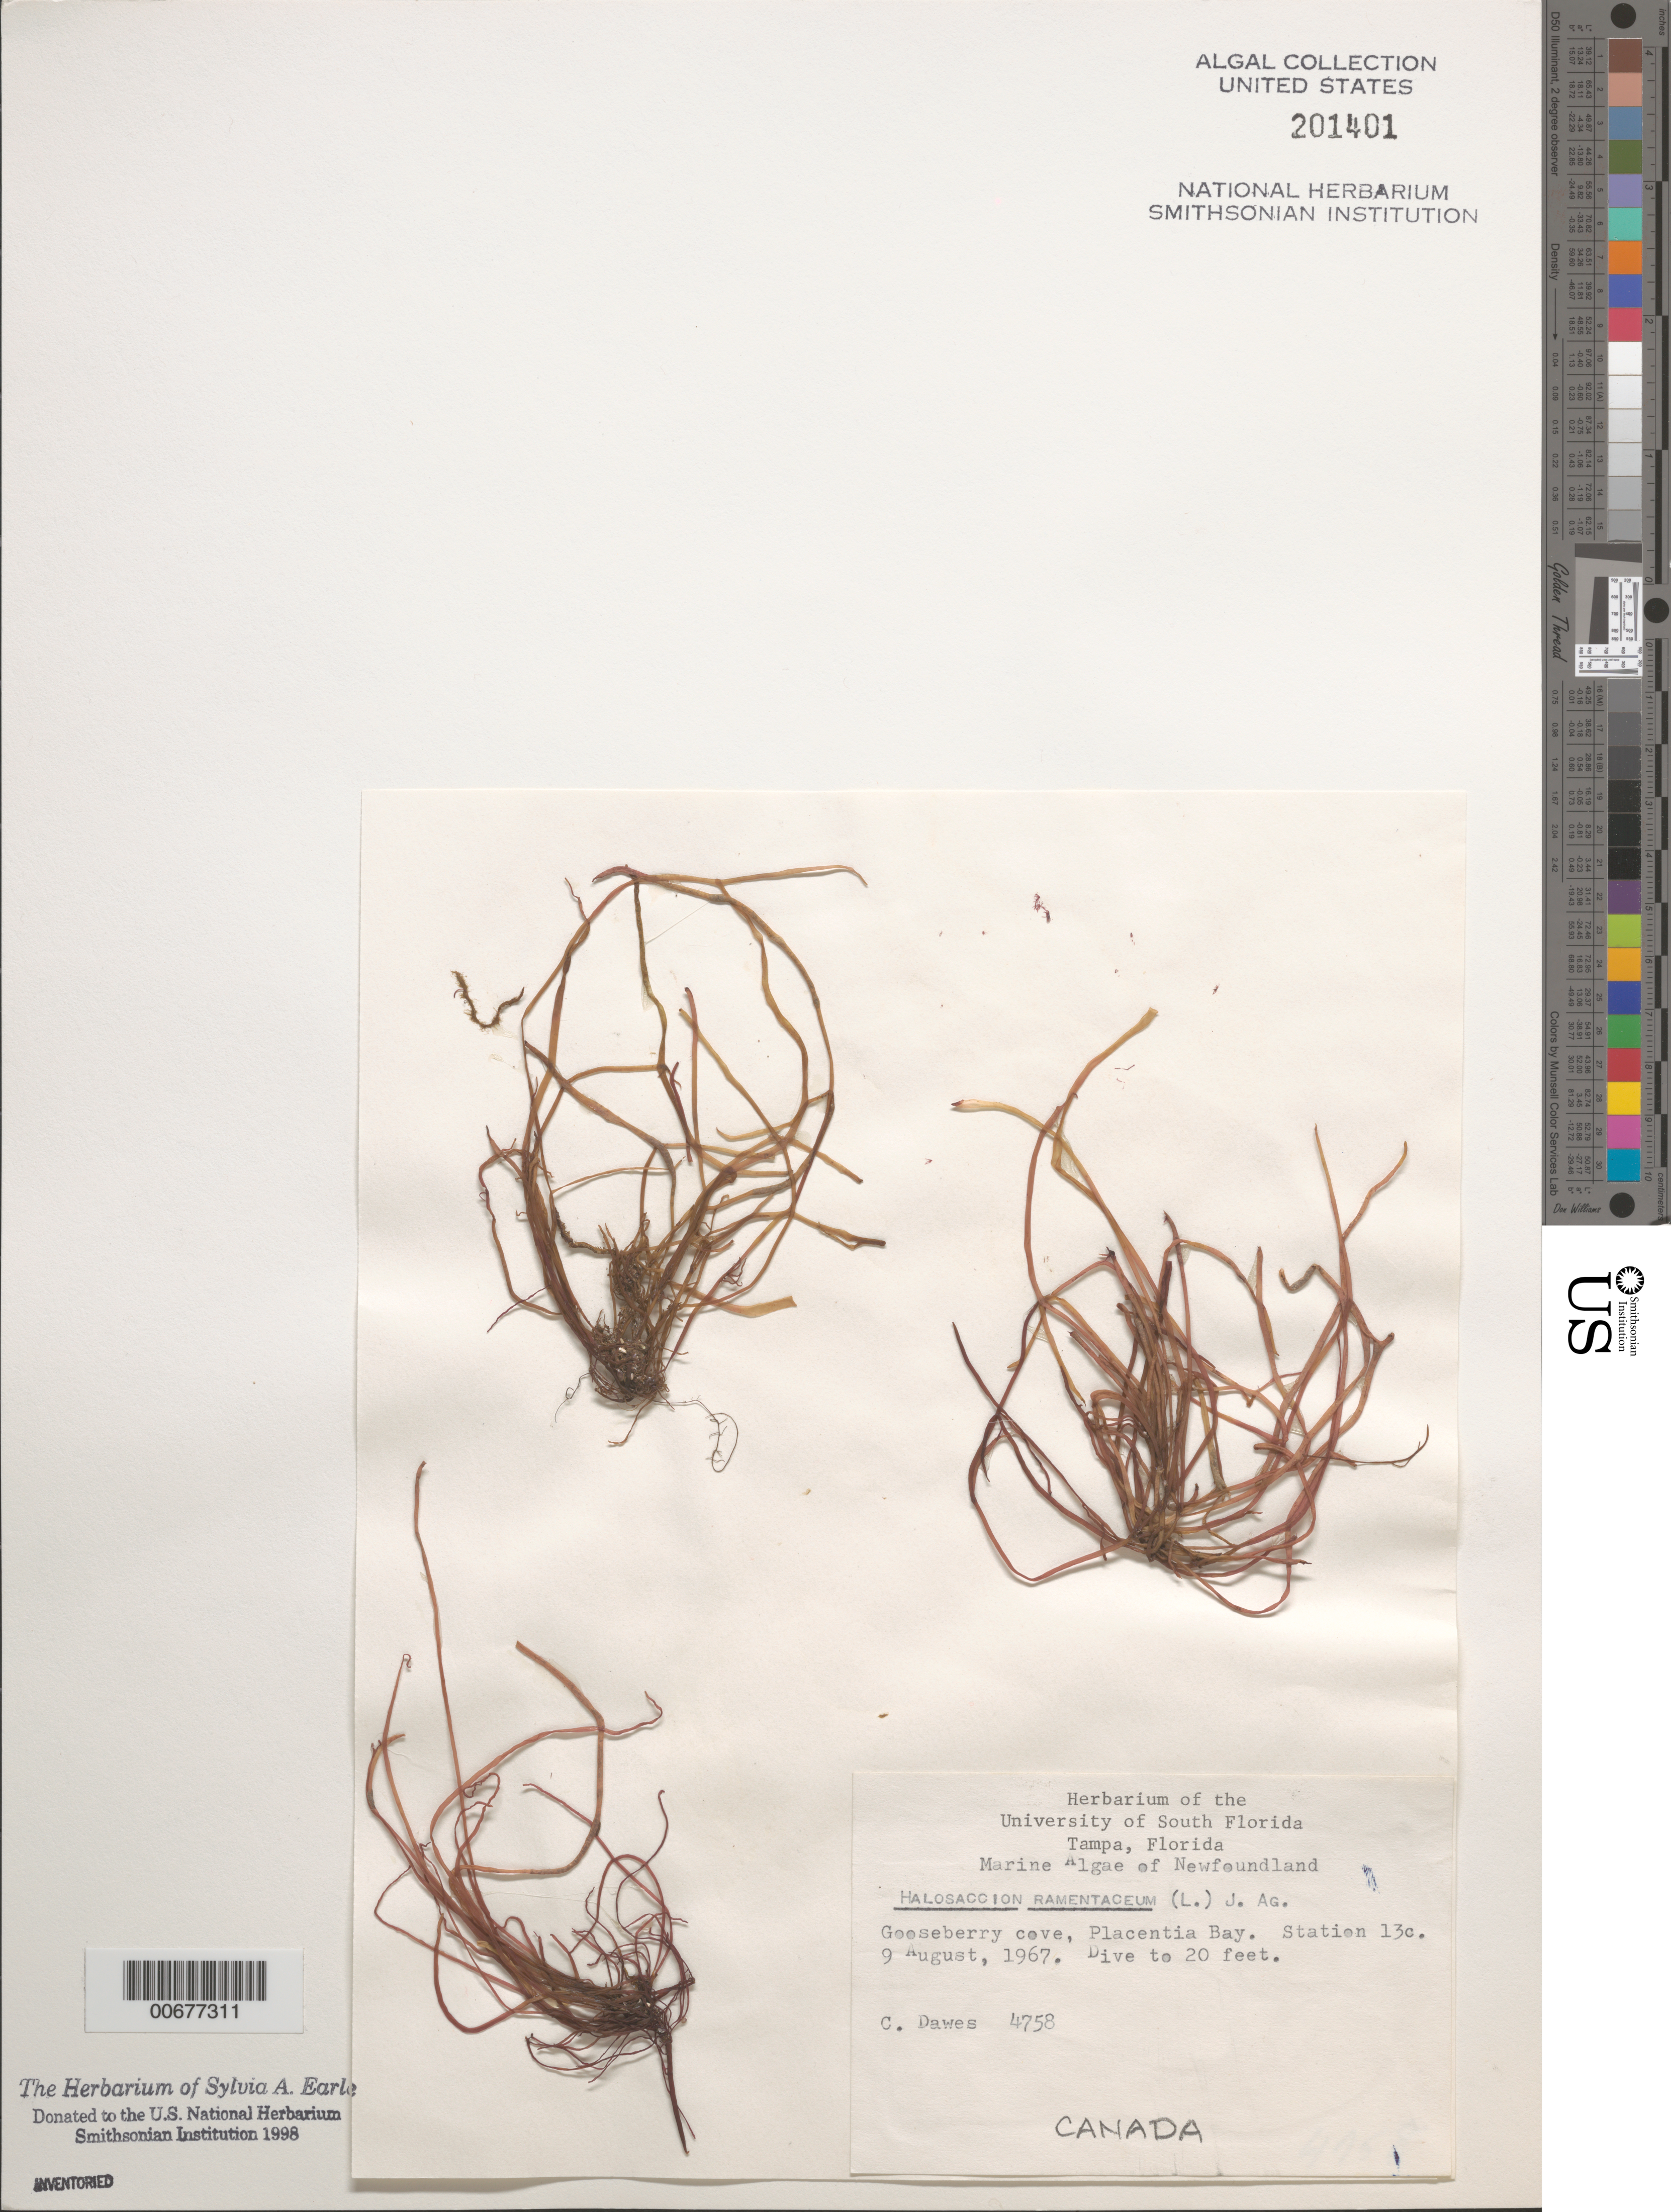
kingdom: Plantae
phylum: Rhodophyta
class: Florideophyceae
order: Palmariales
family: Palmariaceae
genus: Devaleraea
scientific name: Devaleraea ramentacea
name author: (L.) Guiry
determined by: Algae name updating Project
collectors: C. Dawes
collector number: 4758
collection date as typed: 09 Aug 1967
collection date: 1967-08-09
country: Canada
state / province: Newfoundland and Labrador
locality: Gooseberry Cove, Placentia Bay, station 13c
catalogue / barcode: US 201401